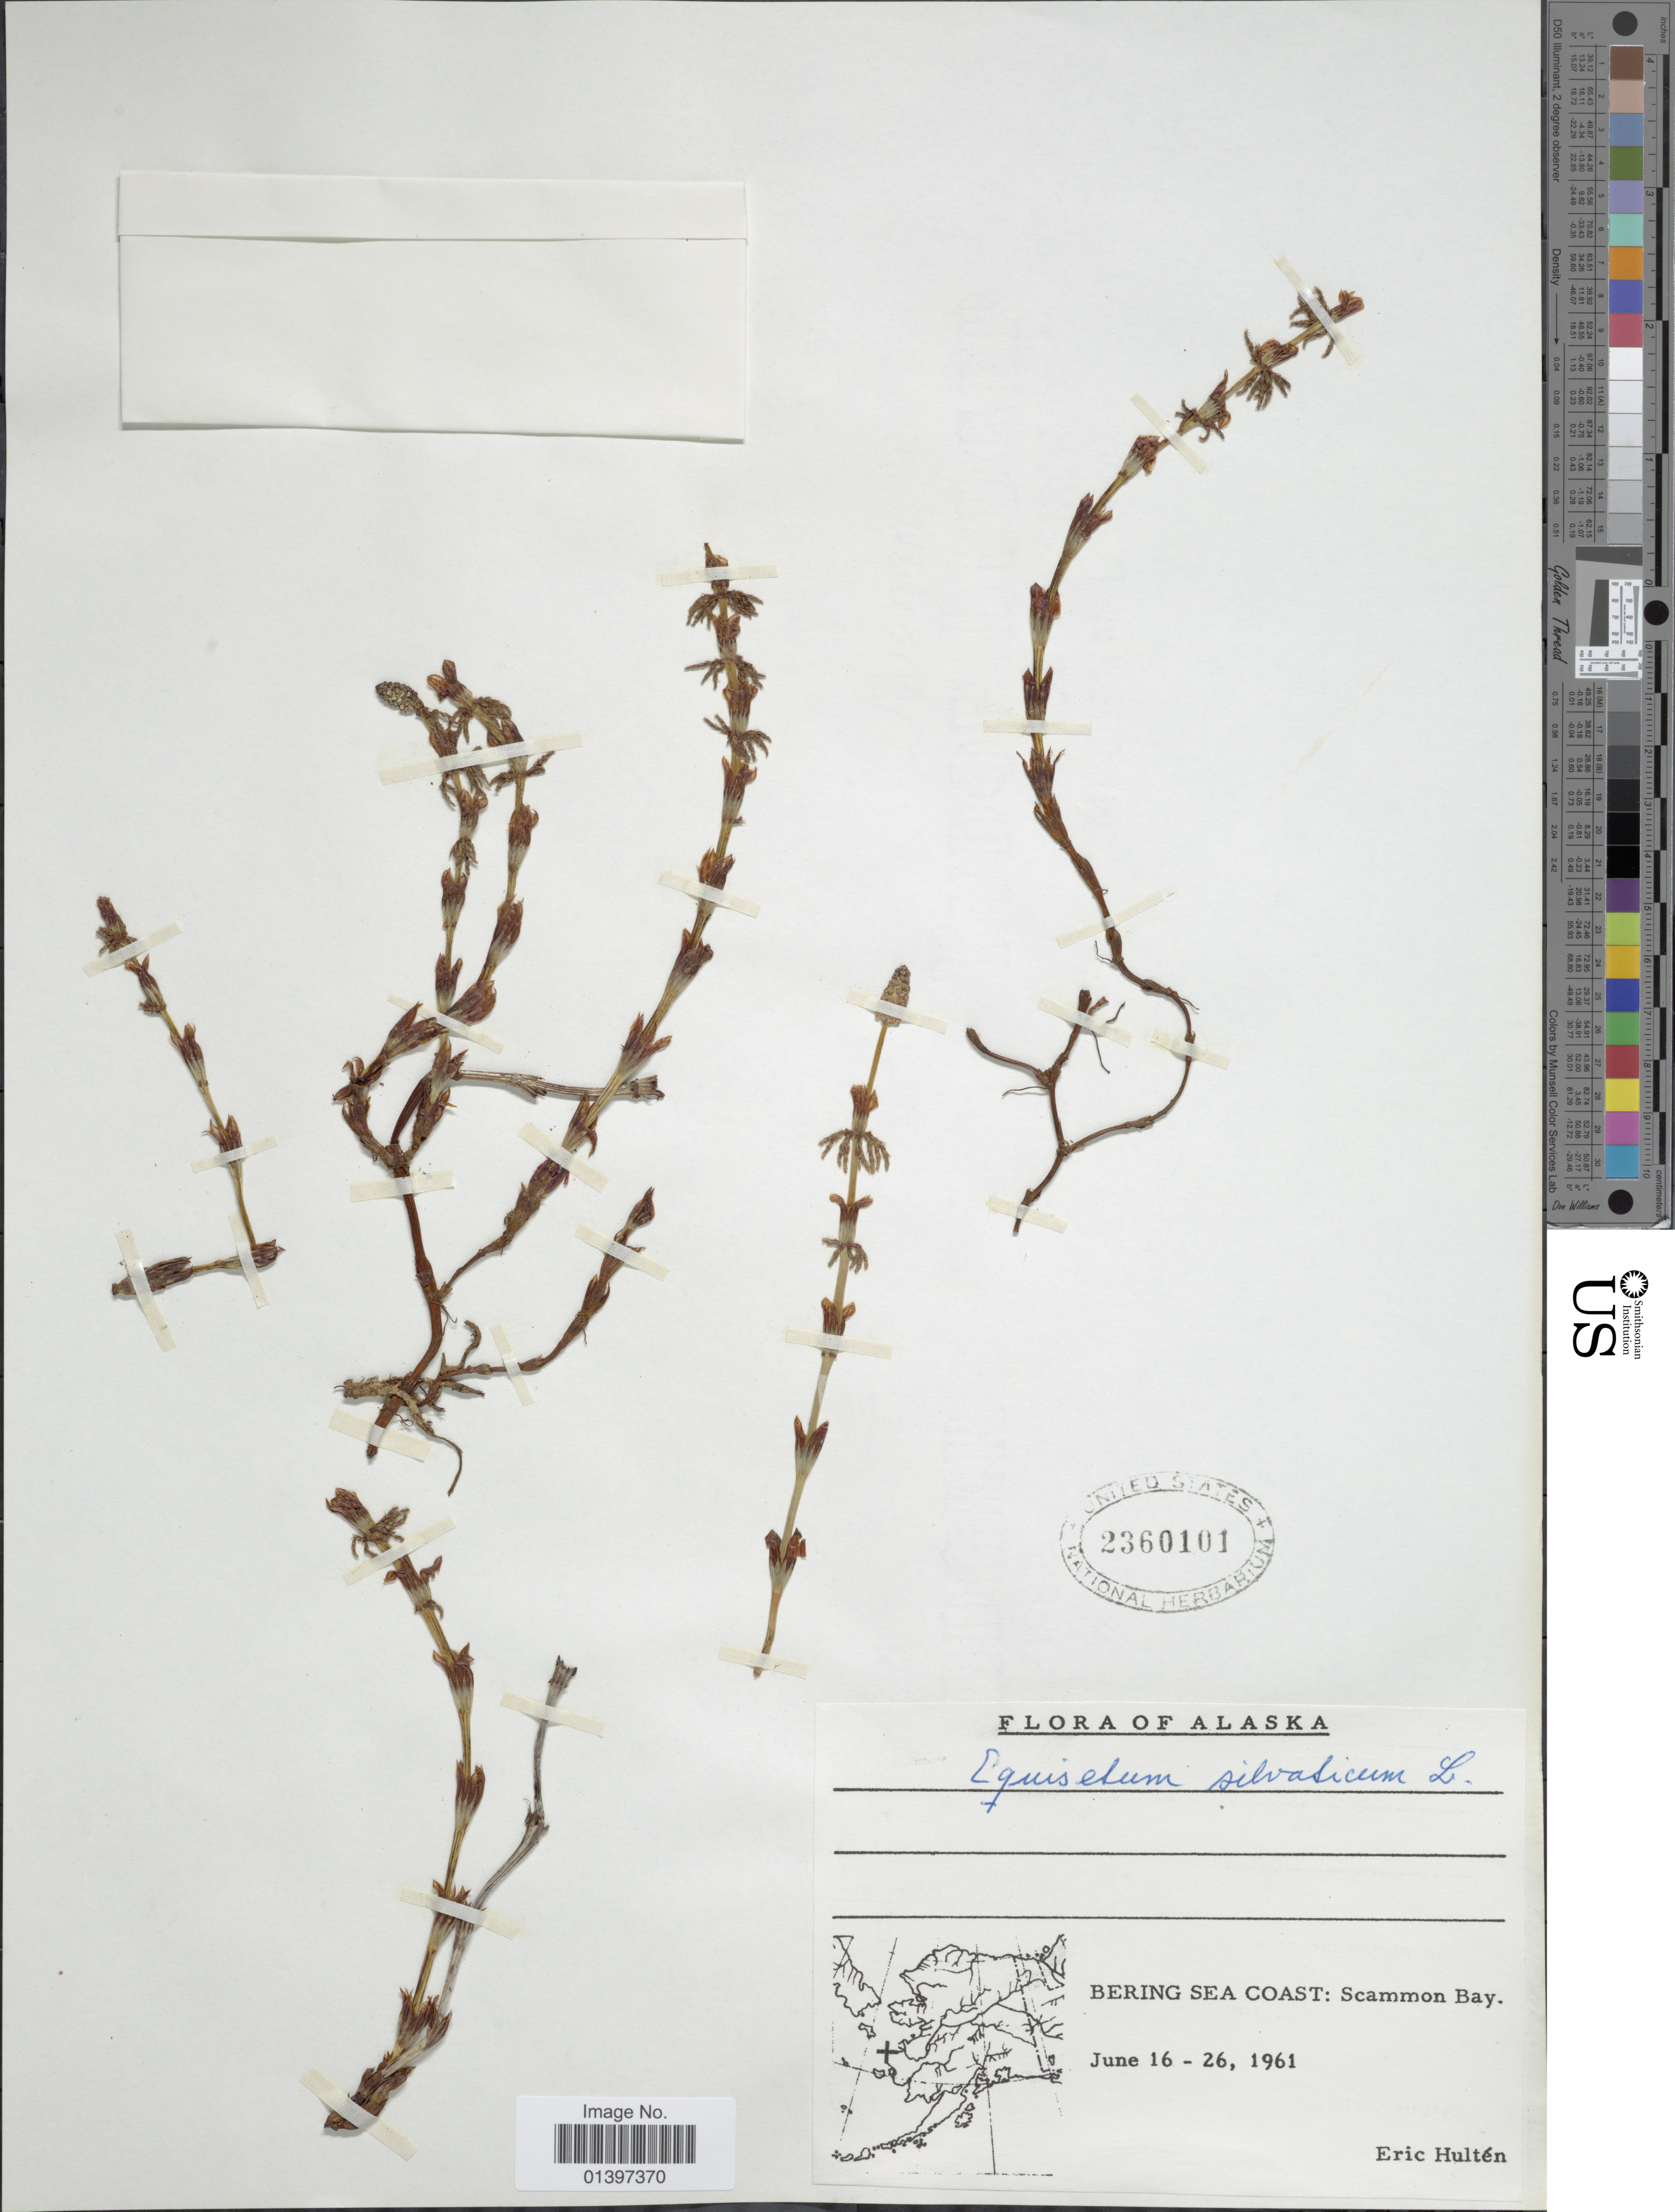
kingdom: Plantae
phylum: Tracheophyta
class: Polypodiopsida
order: Equisetales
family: Equisetaceae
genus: Equisetum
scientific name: Equisetum sylvaticum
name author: L.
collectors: E. G. Hultén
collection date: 1961-06-16/1961-06-26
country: United States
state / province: Alaska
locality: Bering Sea Coast: Scammon Bay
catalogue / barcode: US 2360101